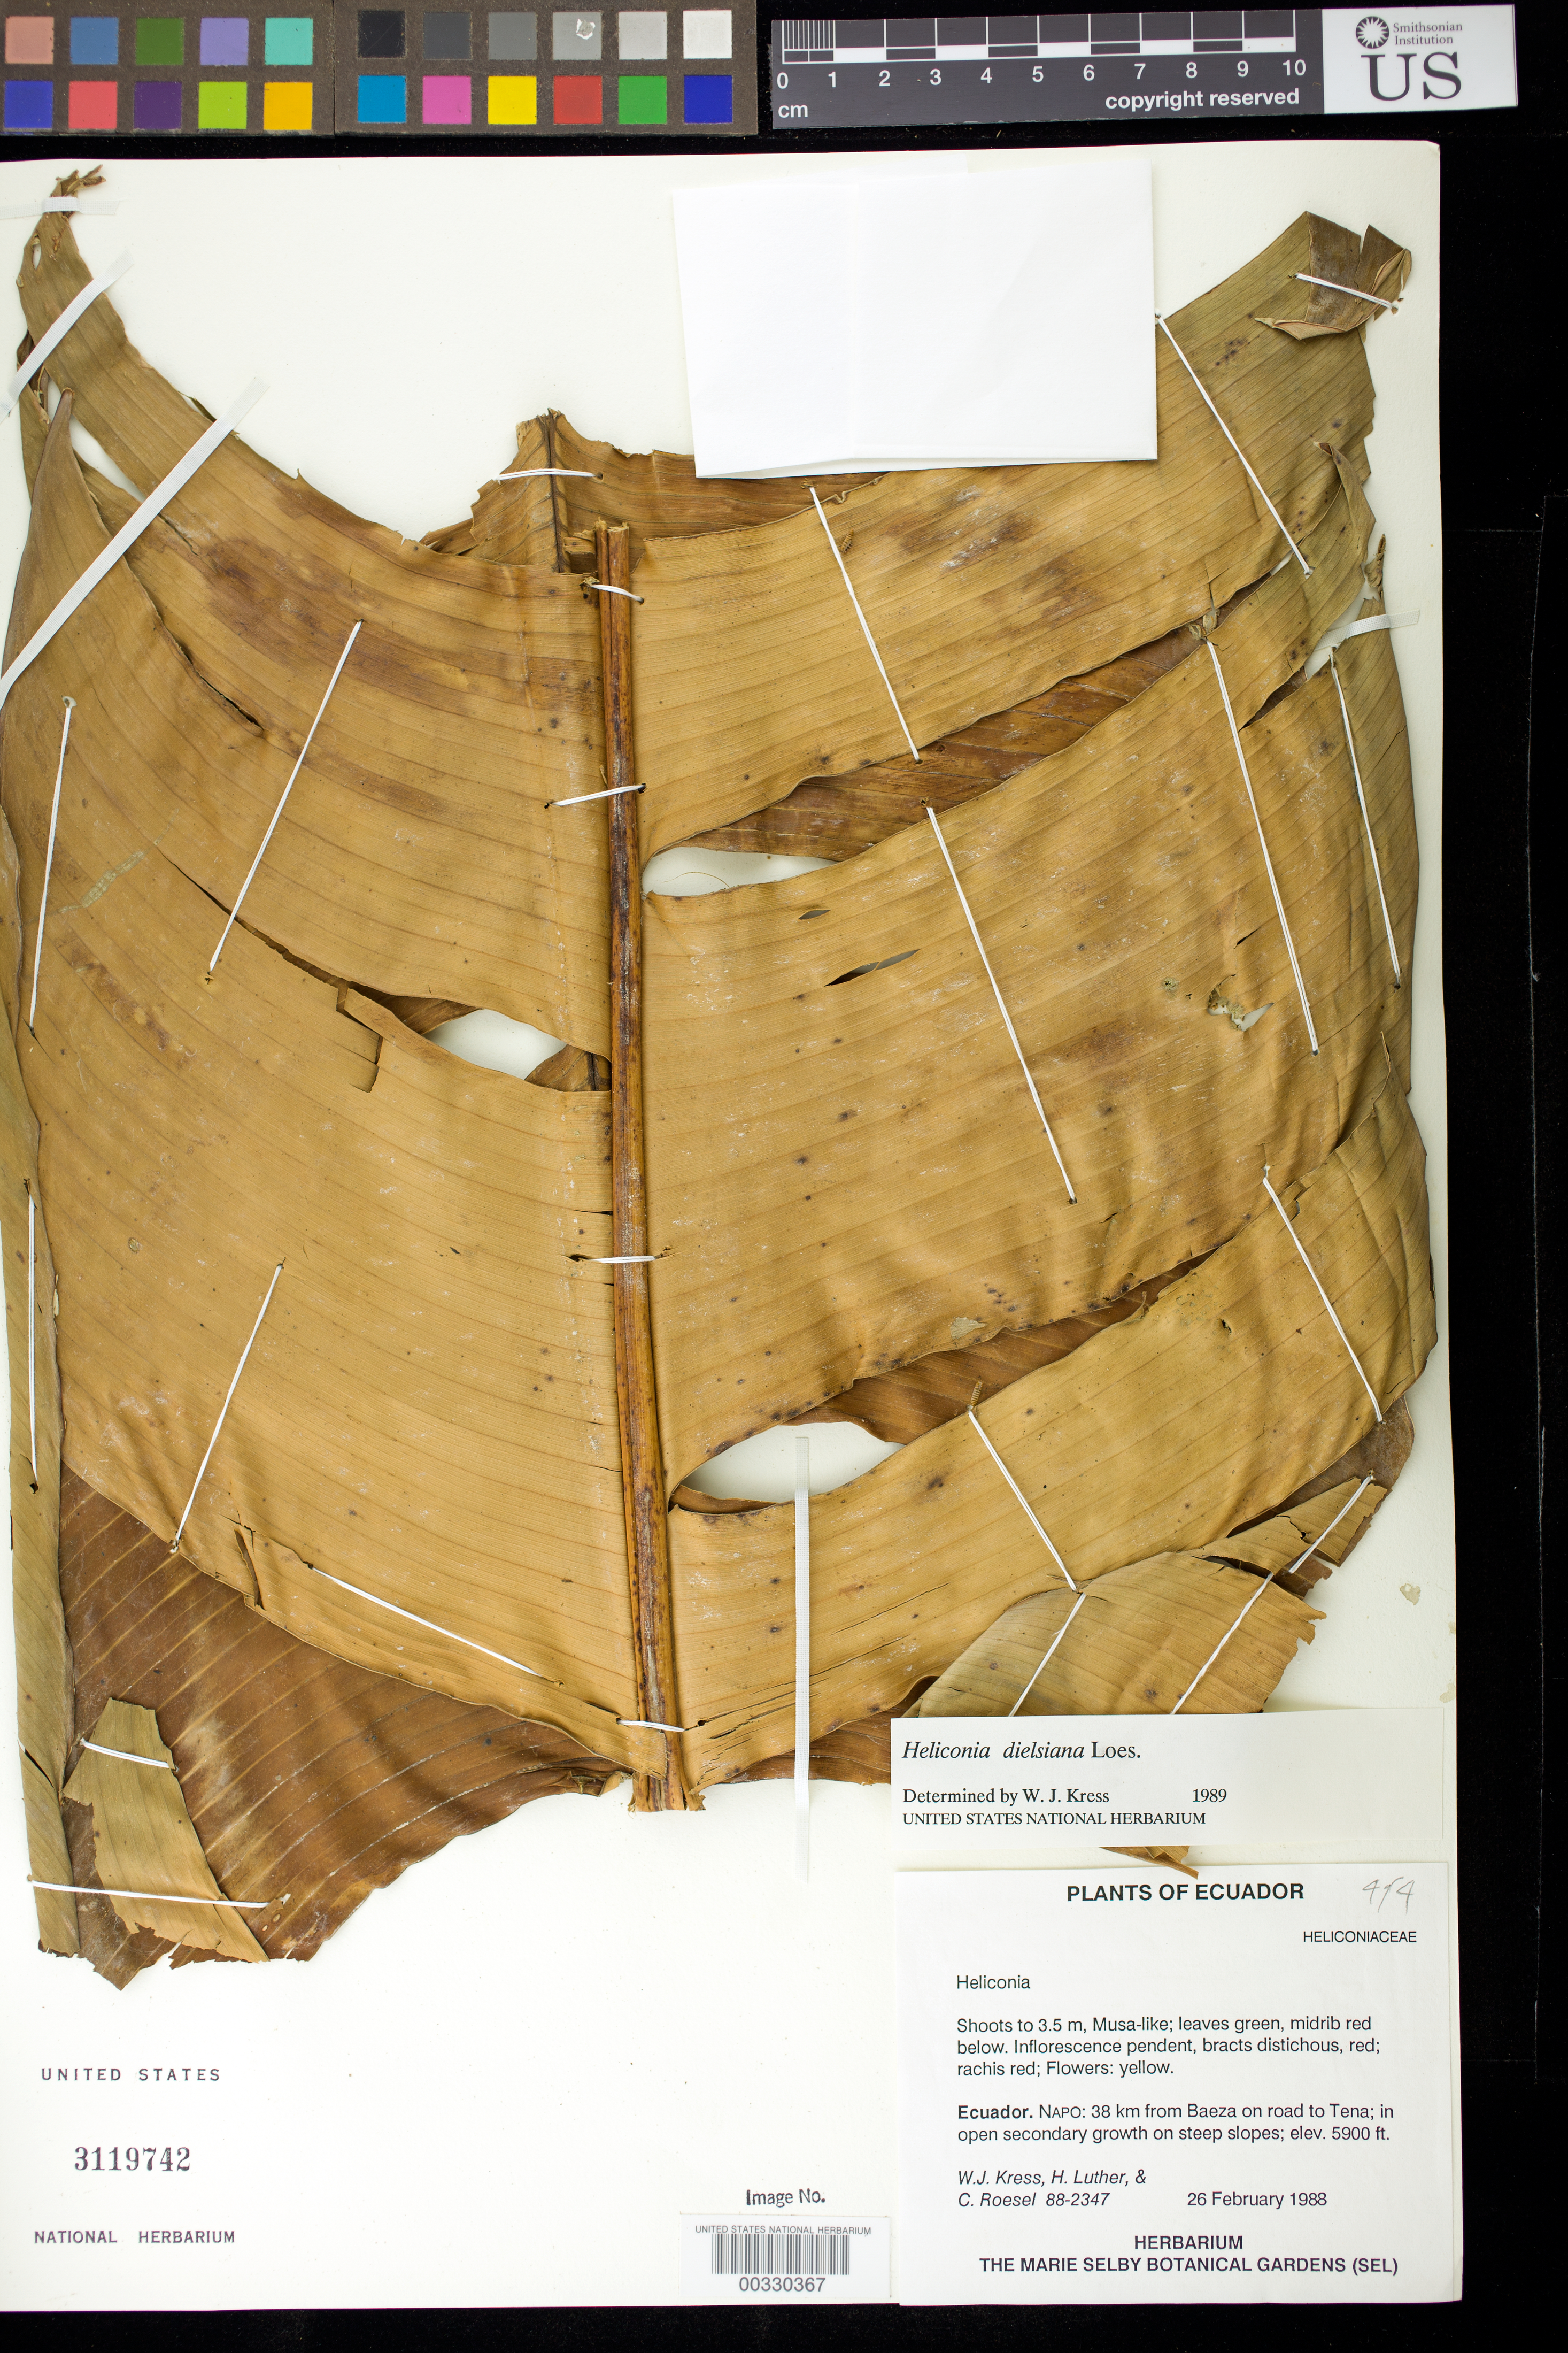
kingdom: Plantae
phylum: Tracheophyta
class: Liliopsida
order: Zingiberales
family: Heliconiaceae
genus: Heliconia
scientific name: Heliconia dielsiana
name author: Loes.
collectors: W. J. Kress, Harry E. Luther & C. S. Roesel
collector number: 88-2347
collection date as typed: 26 Feb 1988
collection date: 1988-02-26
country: Ecuador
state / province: Napo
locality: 38 km from baeza on road to Tena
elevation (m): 1798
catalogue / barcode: US 3119742